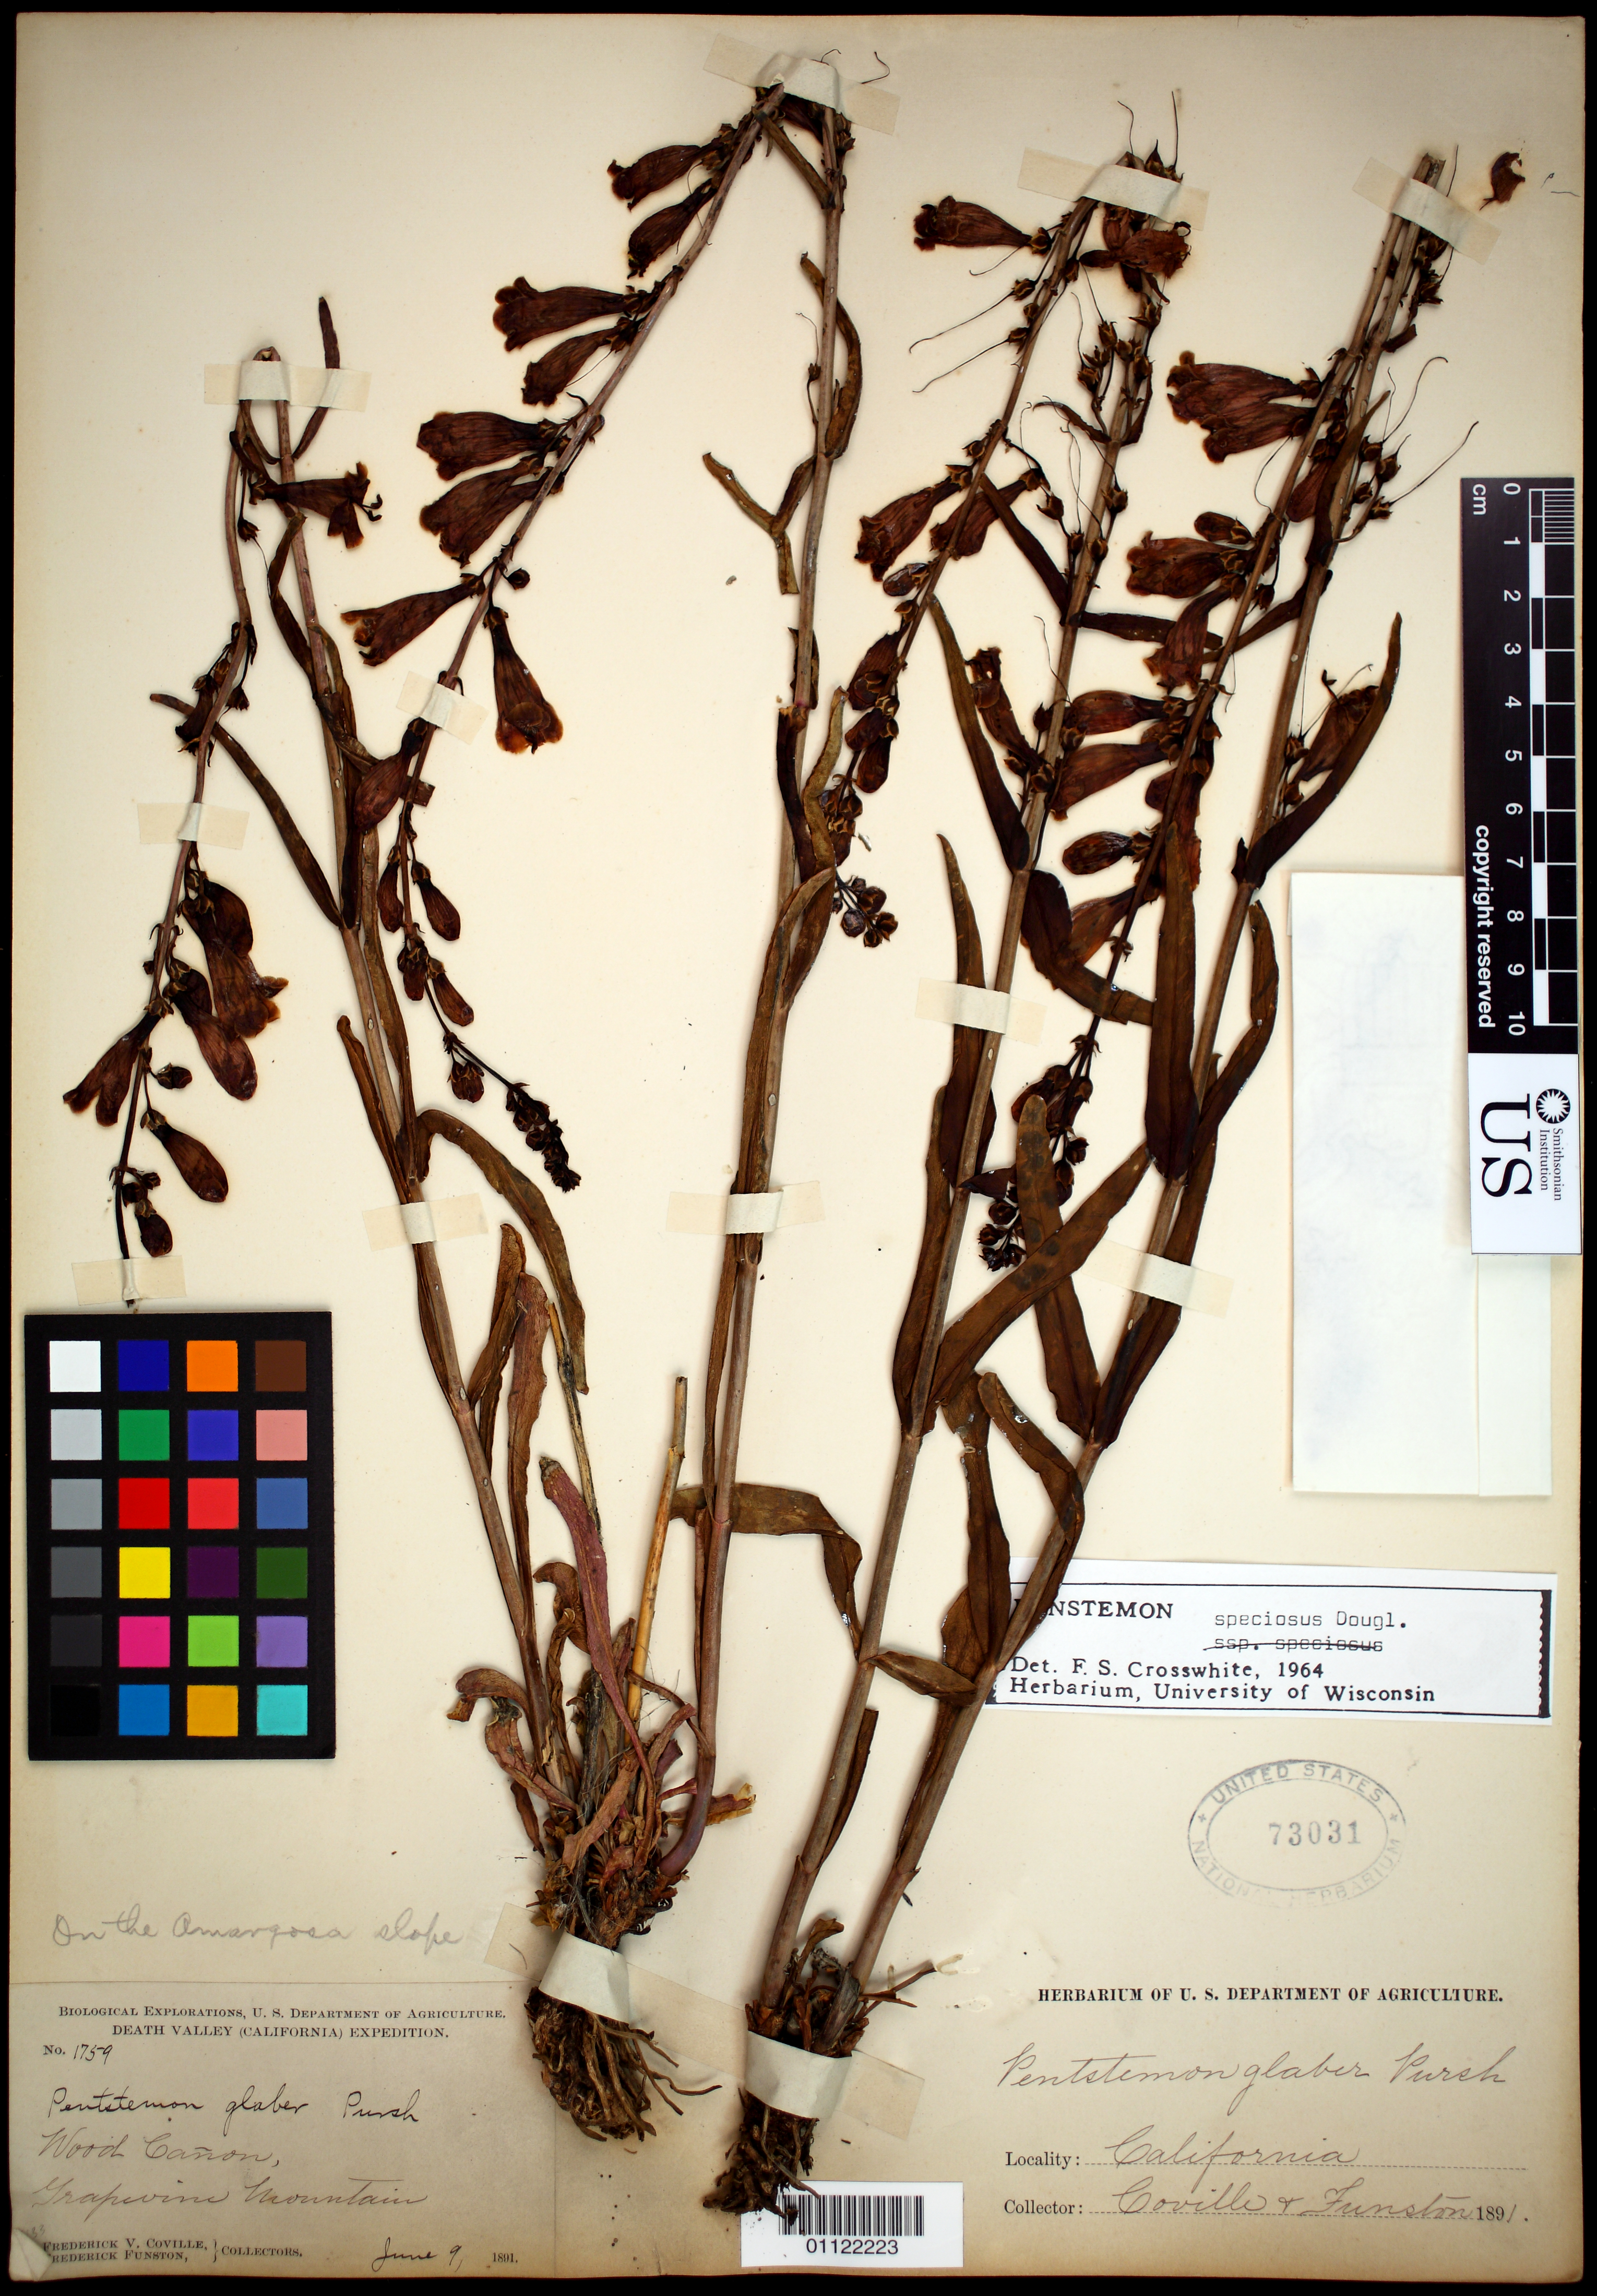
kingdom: Plantae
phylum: Tracheophyta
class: Magnoliopsida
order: Lamiales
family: Plantaginaceae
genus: Penstemon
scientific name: Penstemon speciosus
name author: Douglas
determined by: Crosswhite, F. S.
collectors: F. V. Coville & F. Funston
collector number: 1759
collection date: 1891-06-09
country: United States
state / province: California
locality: Wood Canyon, Grapevine Mountains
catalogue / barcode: US 73031